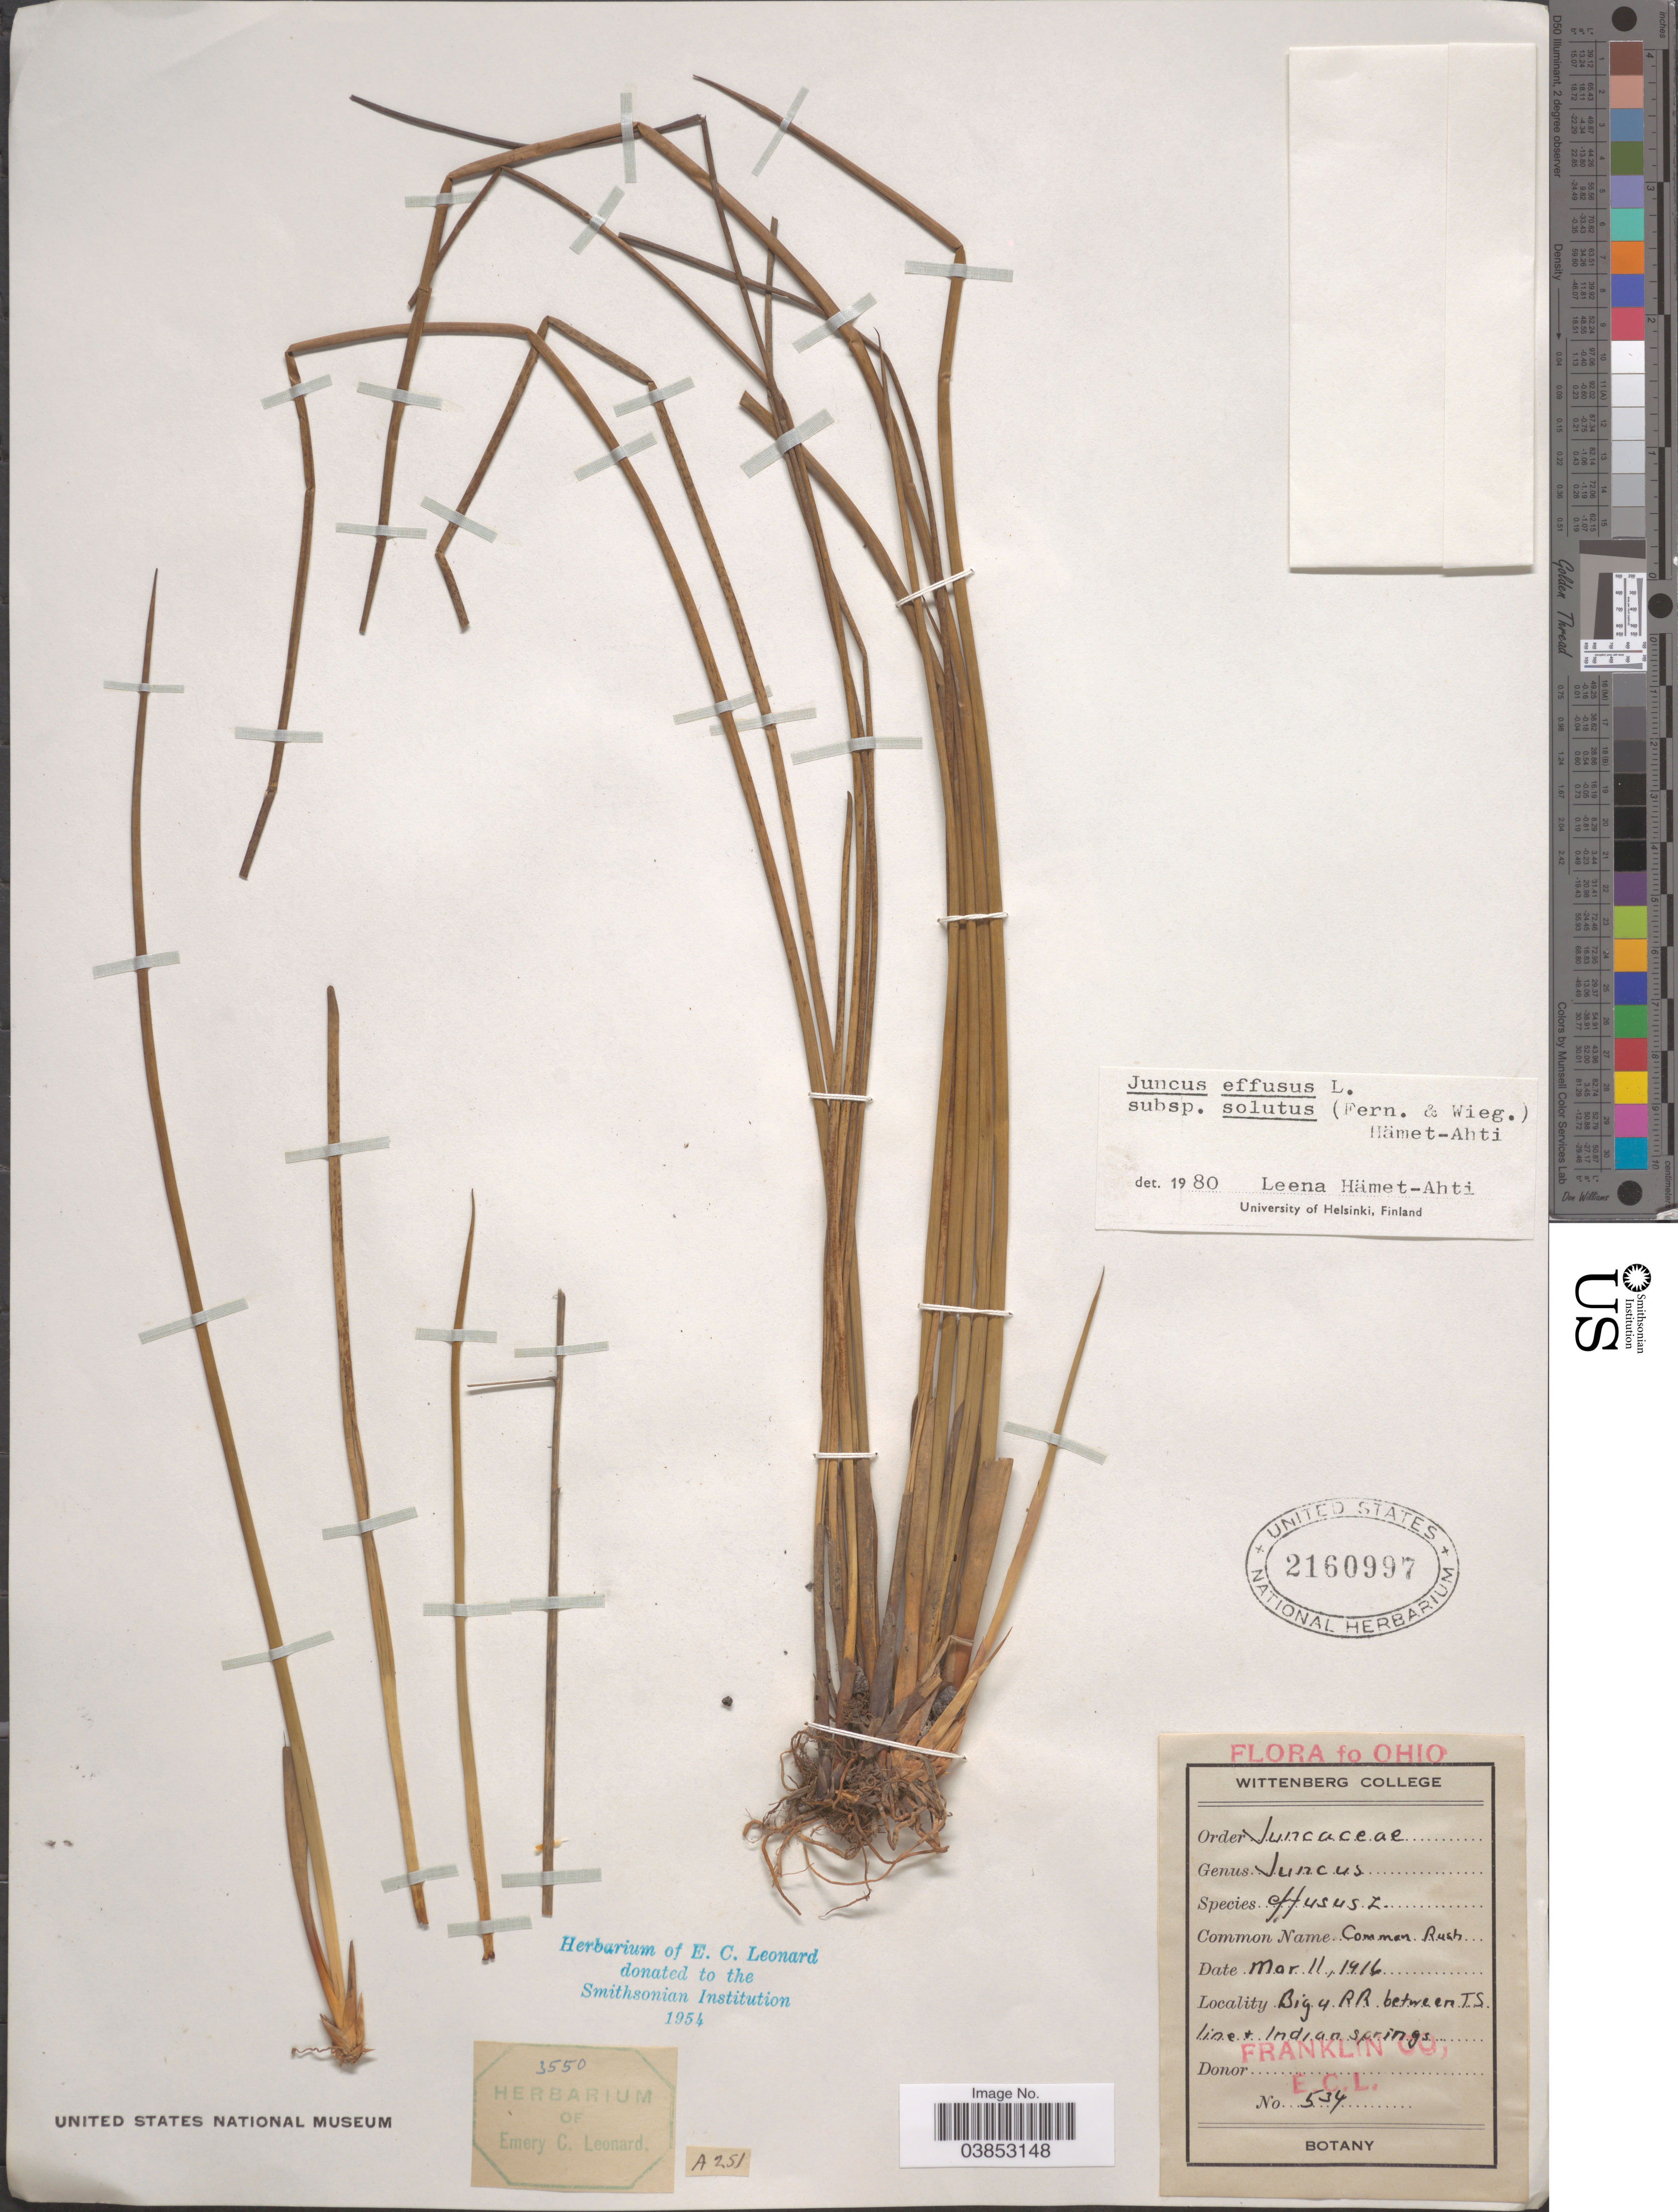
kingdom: Plantae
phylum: Tracheophyta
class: Liliopsida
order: Poales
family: Juncaceae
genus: Juncus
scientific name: Juncus effusus var. solutus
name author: Fernald & Wiegand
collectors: E. C. Leonard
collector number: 534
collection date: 1916-03-11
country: United States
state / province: Ohio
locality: Big 4 R R between T. S. line & Indian Springs. Franklin Co.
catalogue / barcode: US 2160997